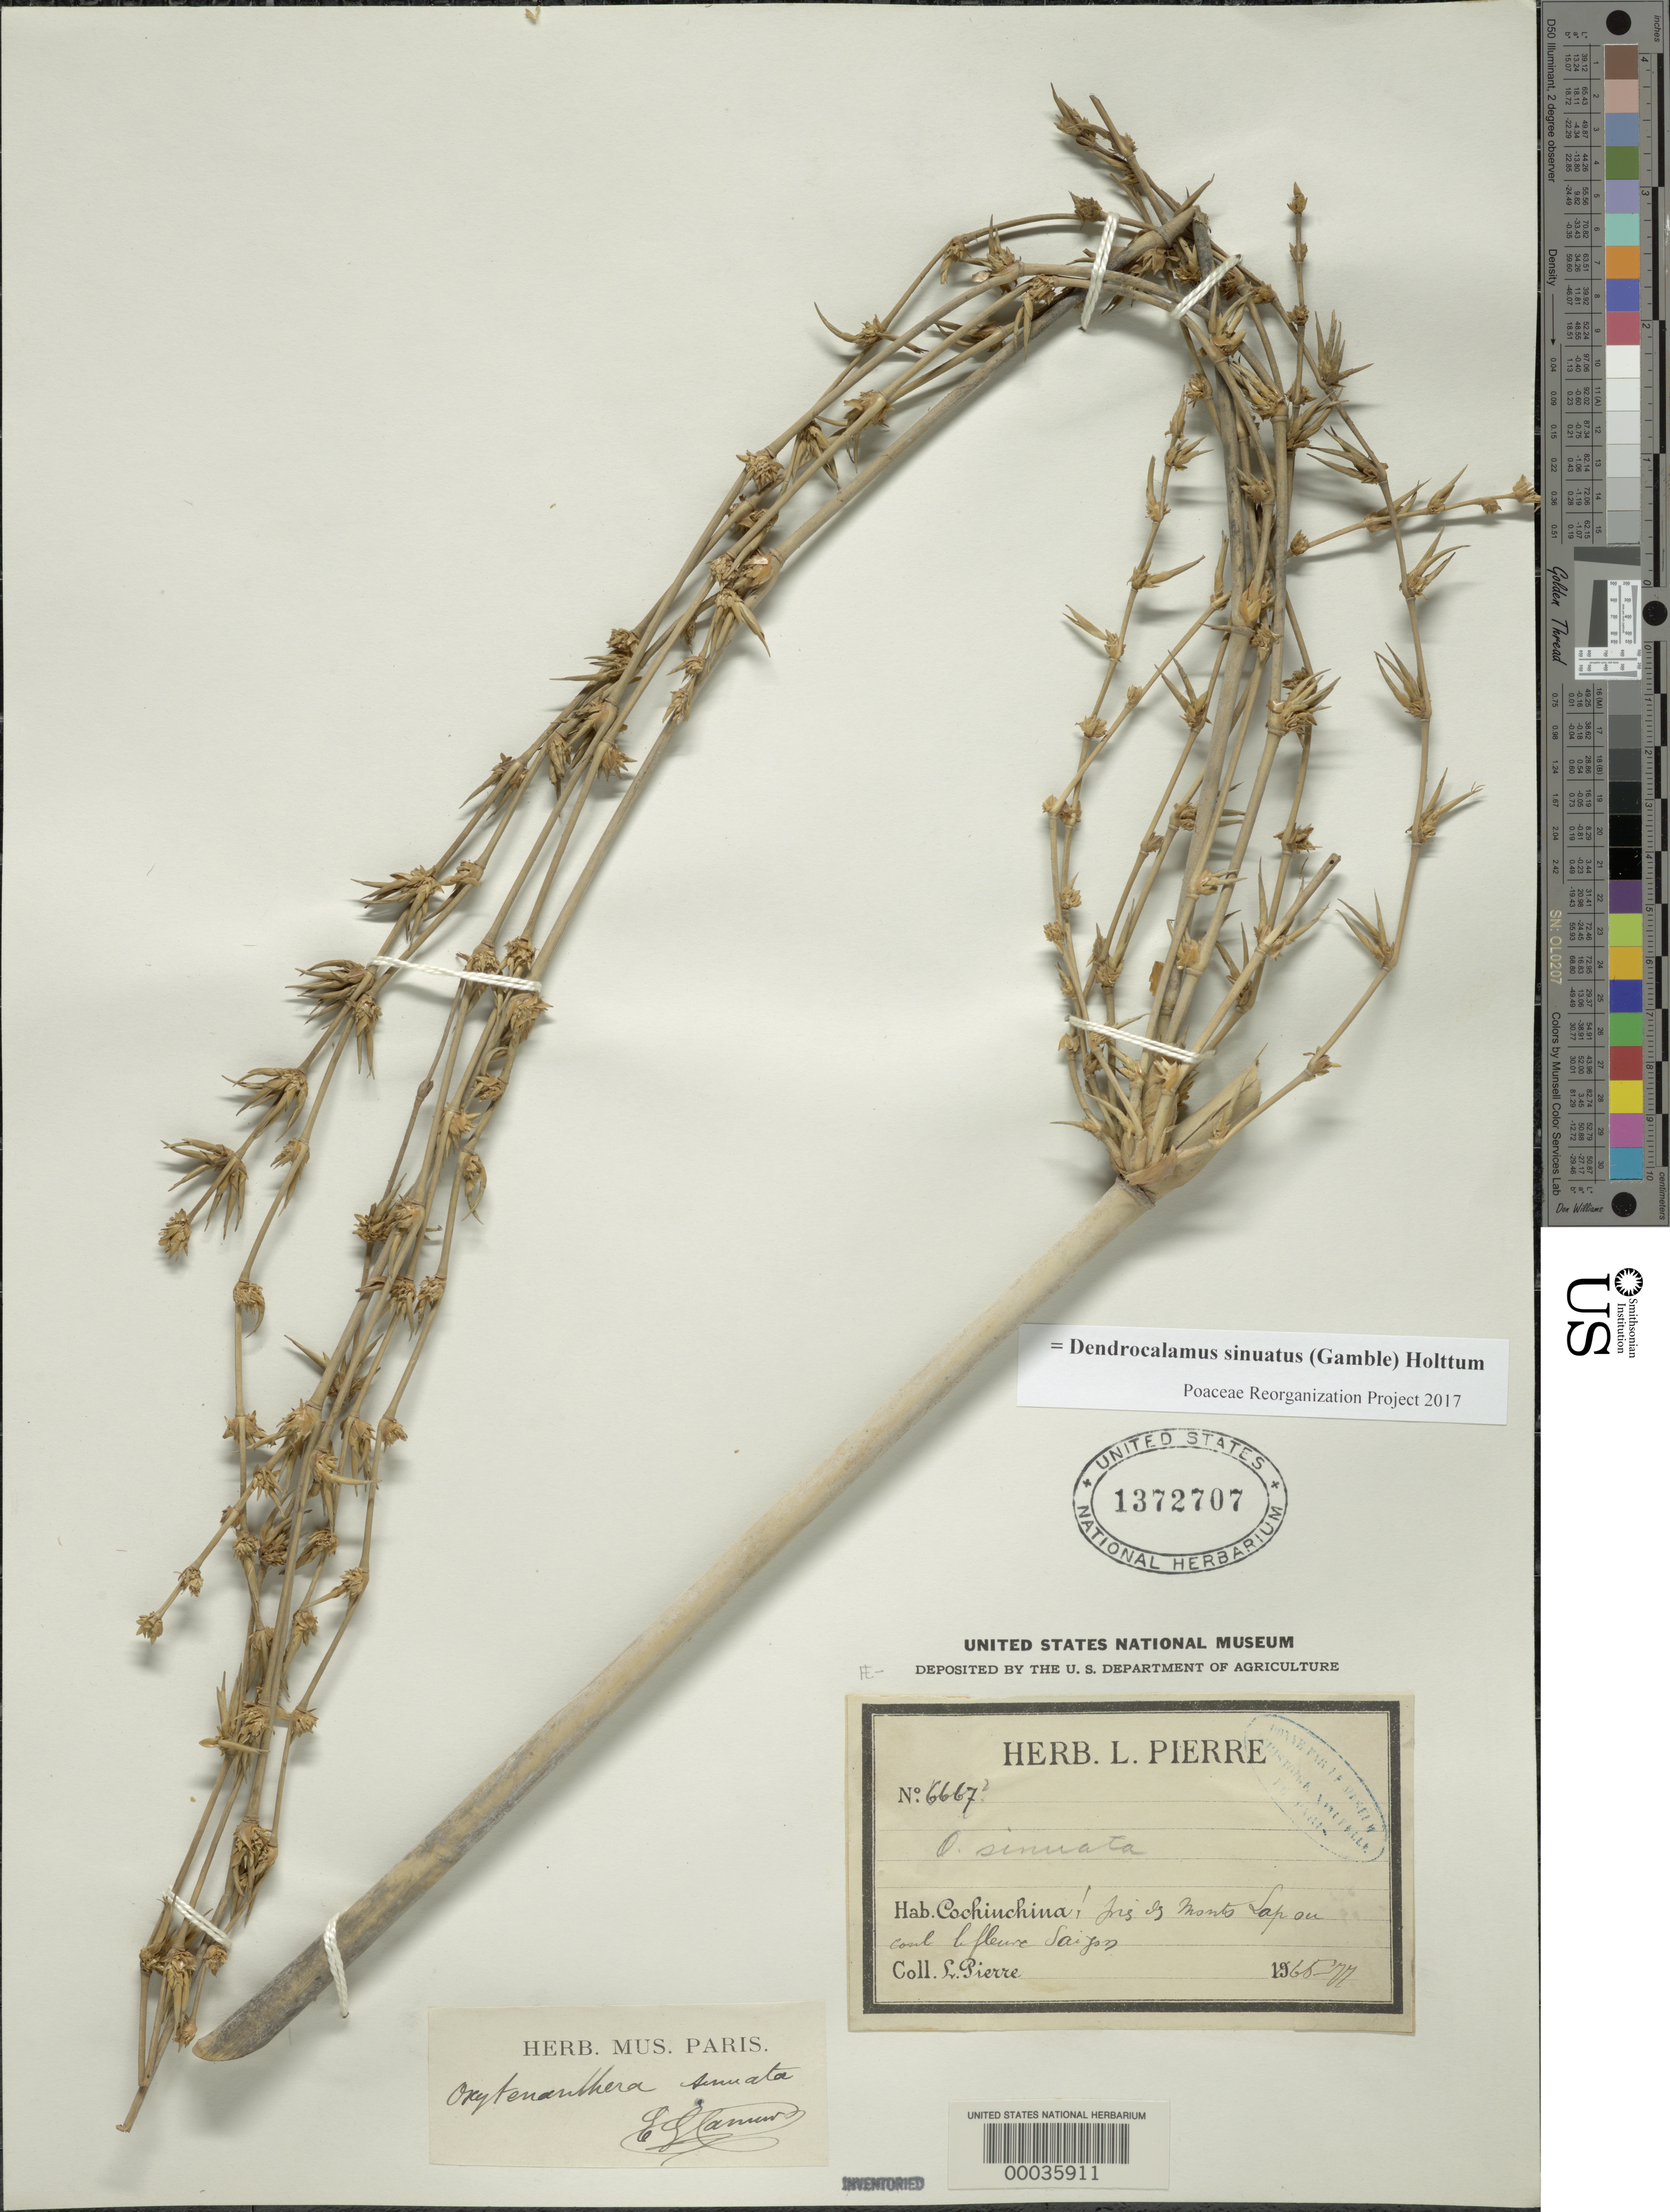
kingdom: Plantae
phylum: Tracheophyta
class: Liliopsida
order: Poales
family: Poaceae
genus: Dendrocalamus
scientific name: Dendrocalamus sinuatus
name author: (Gamble) Holttum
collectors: J. Pierre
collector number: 6667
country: Vietnam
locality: Cochinchina, saigon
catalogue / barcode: US 1372707